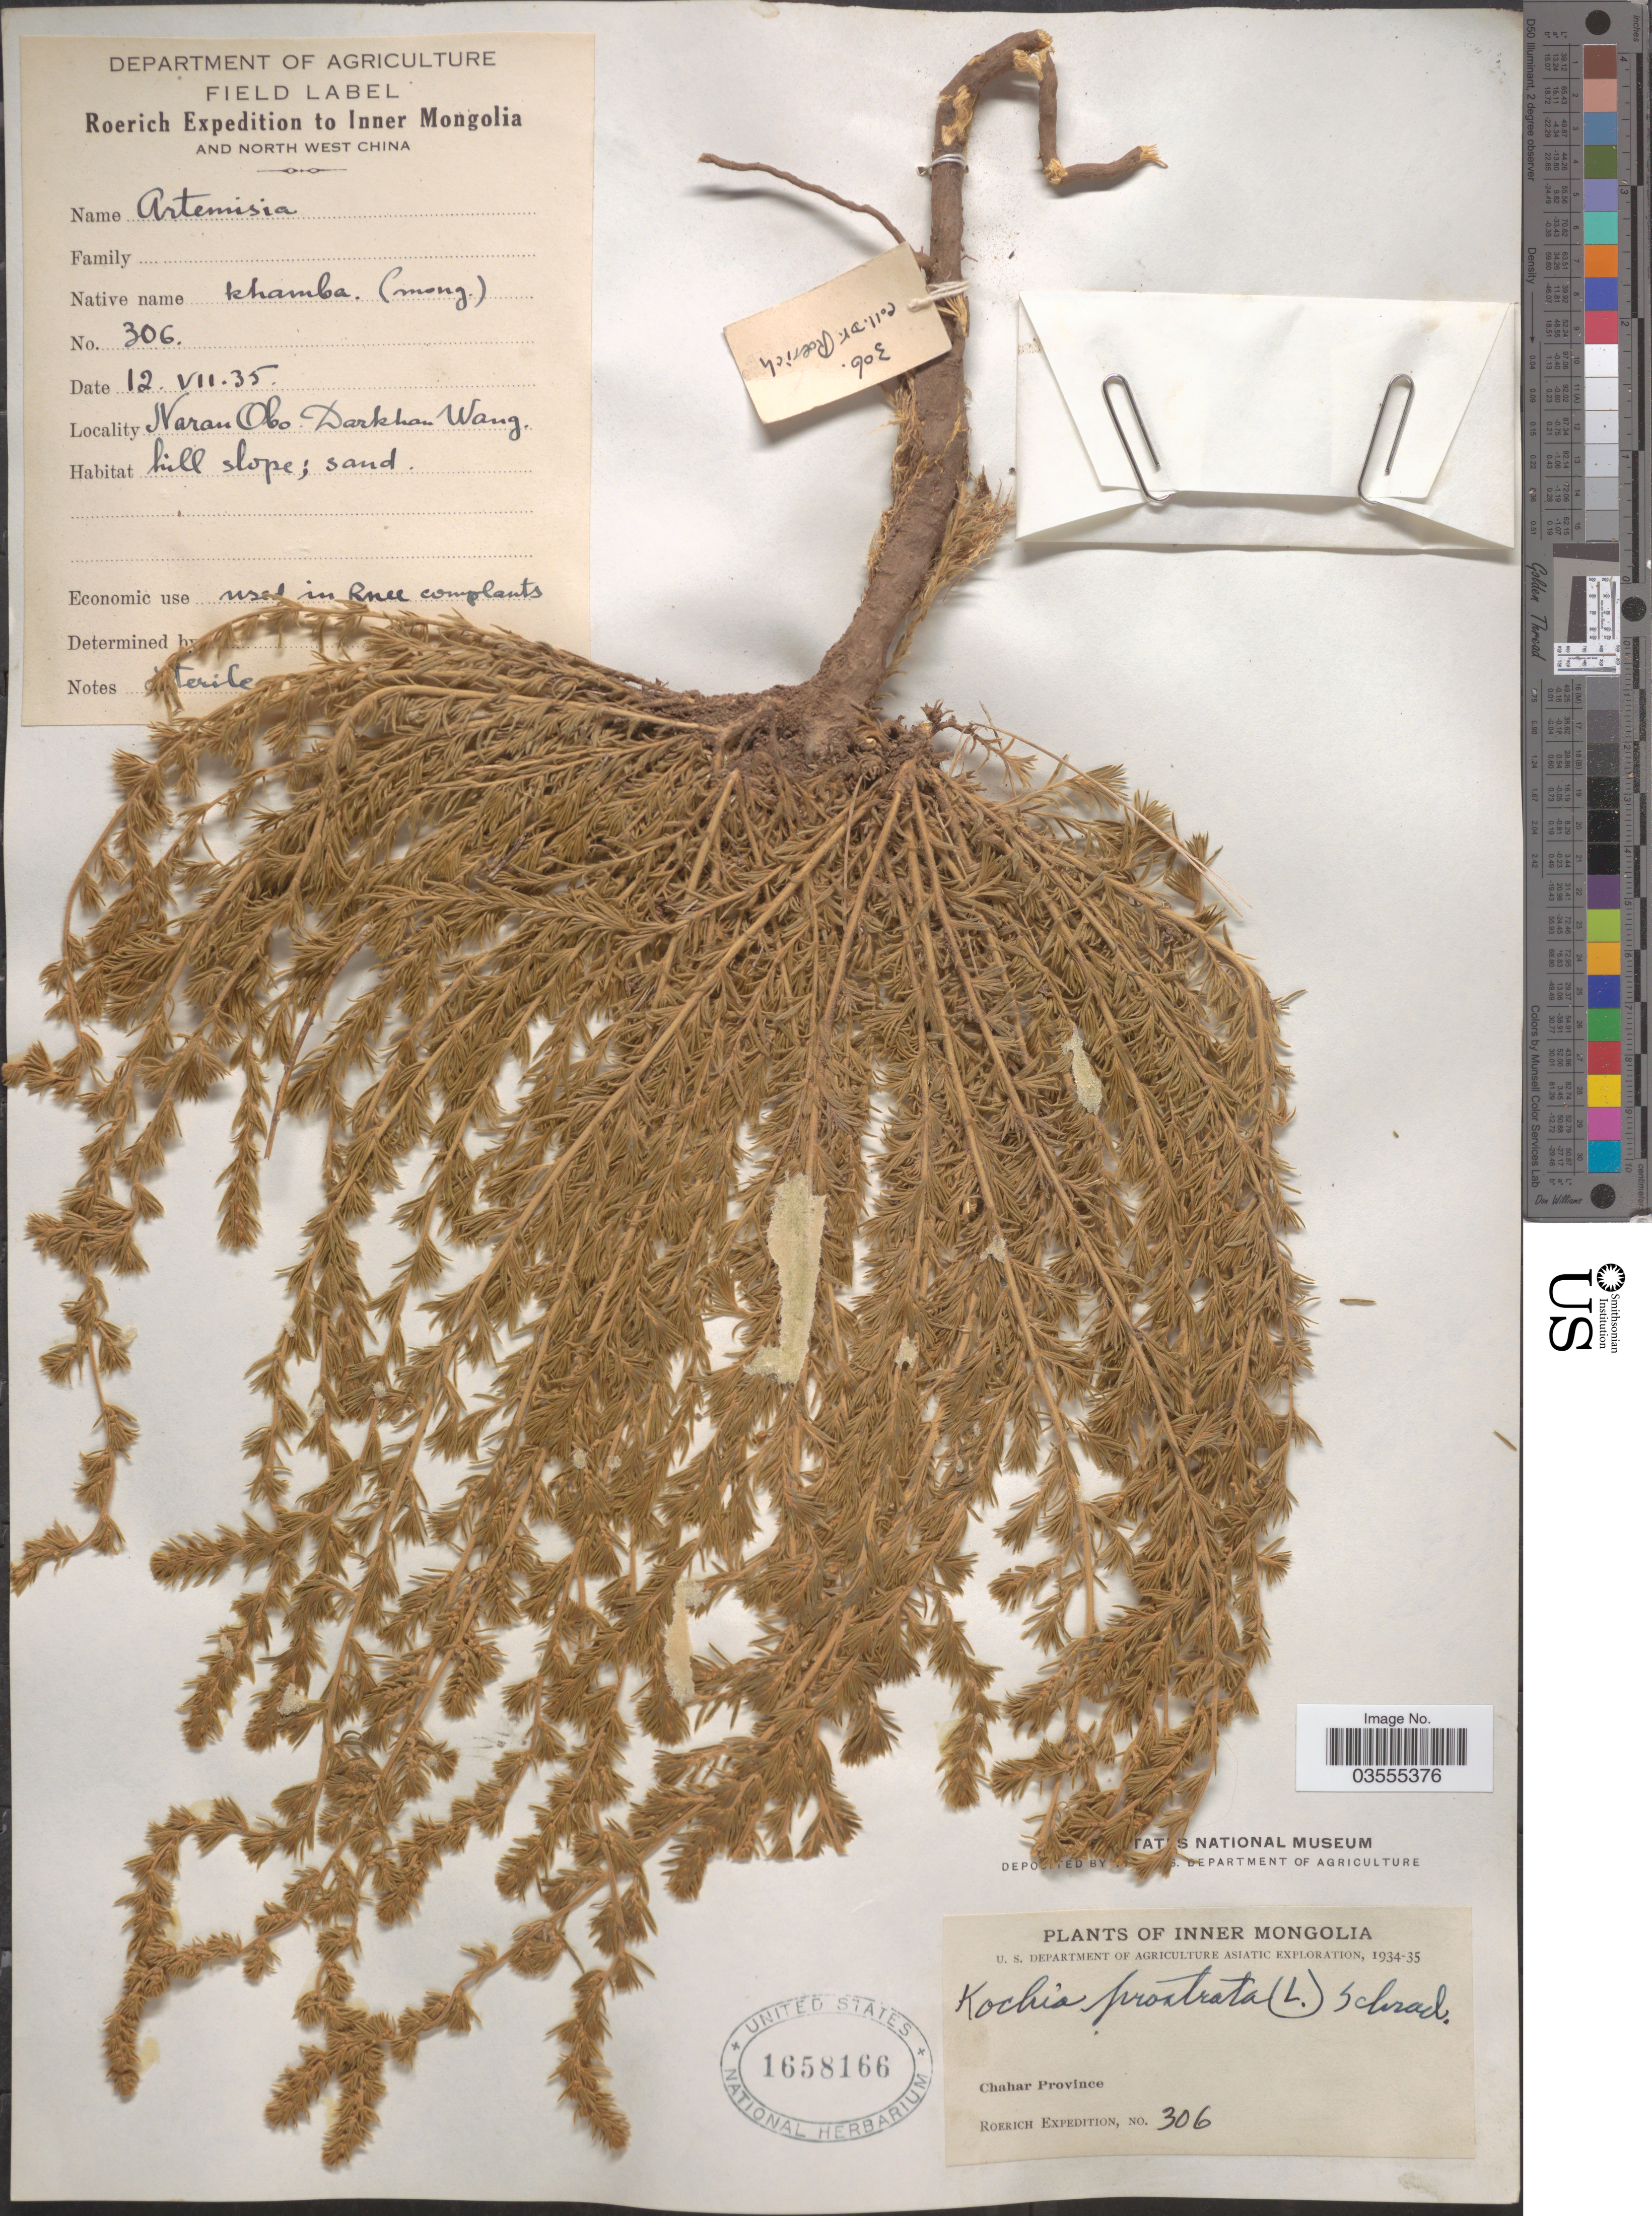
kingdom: Plantae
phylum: Tracheophyta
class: Magnoliopsida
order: Caryophyllales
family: Amaranthaceae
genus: Bassia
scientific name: Bassia prostrata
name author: (L.) Beck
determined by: U.S. National Herbarium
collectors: Roerich Expedition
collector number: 306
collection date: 1935-07-12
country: China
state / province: Nei Monggol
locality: Inner Mongolia and North West China. Naran Obo. Darkhan Wang. Chahar Province.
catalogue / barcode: US 1658166